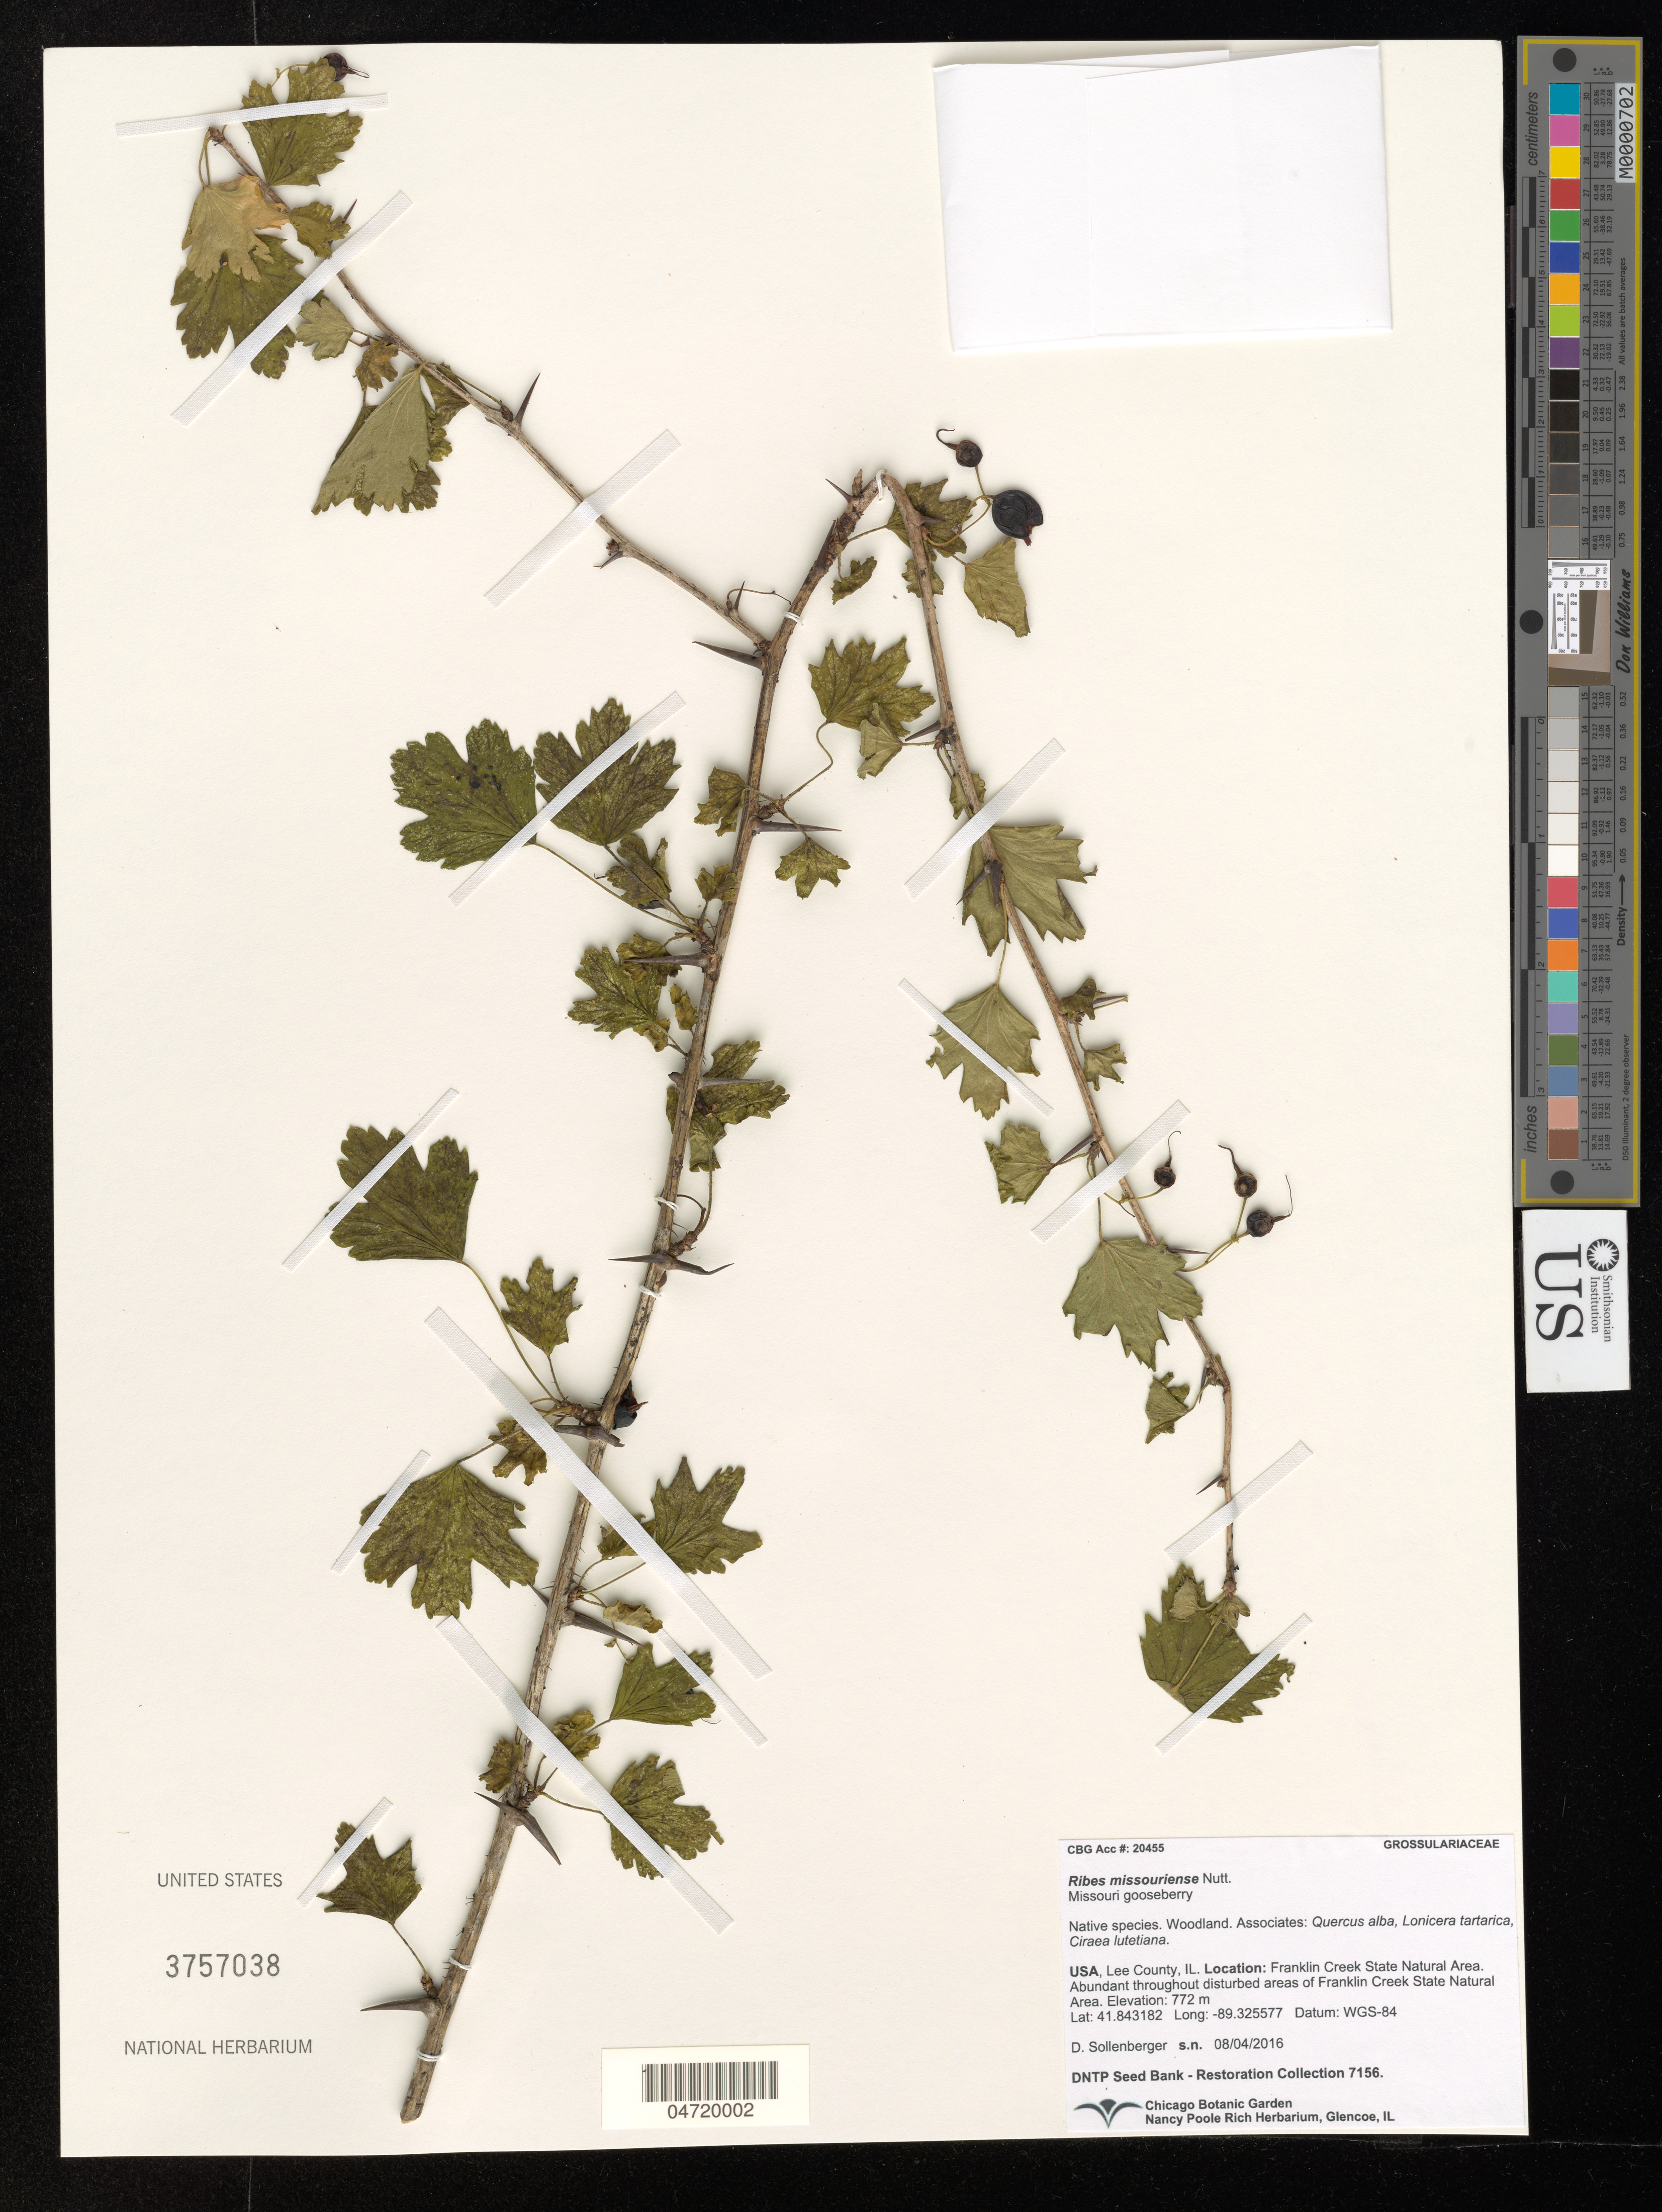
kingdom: Plantae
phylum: Tracheophyta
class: Magnoliopsida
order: Saxifragales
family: Grossulariaceae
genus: Ribes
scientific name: Ribes missouriense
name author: Nutt.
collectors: D. Sollenberger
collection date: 2016-08-04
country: United States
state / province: Illinois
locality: Lee County, IL. Franklin Creek State Natural Area. Abundant throughout disturbed areas of Franklin Creek State Natural Area.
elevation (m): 772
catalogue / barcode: US 3757038